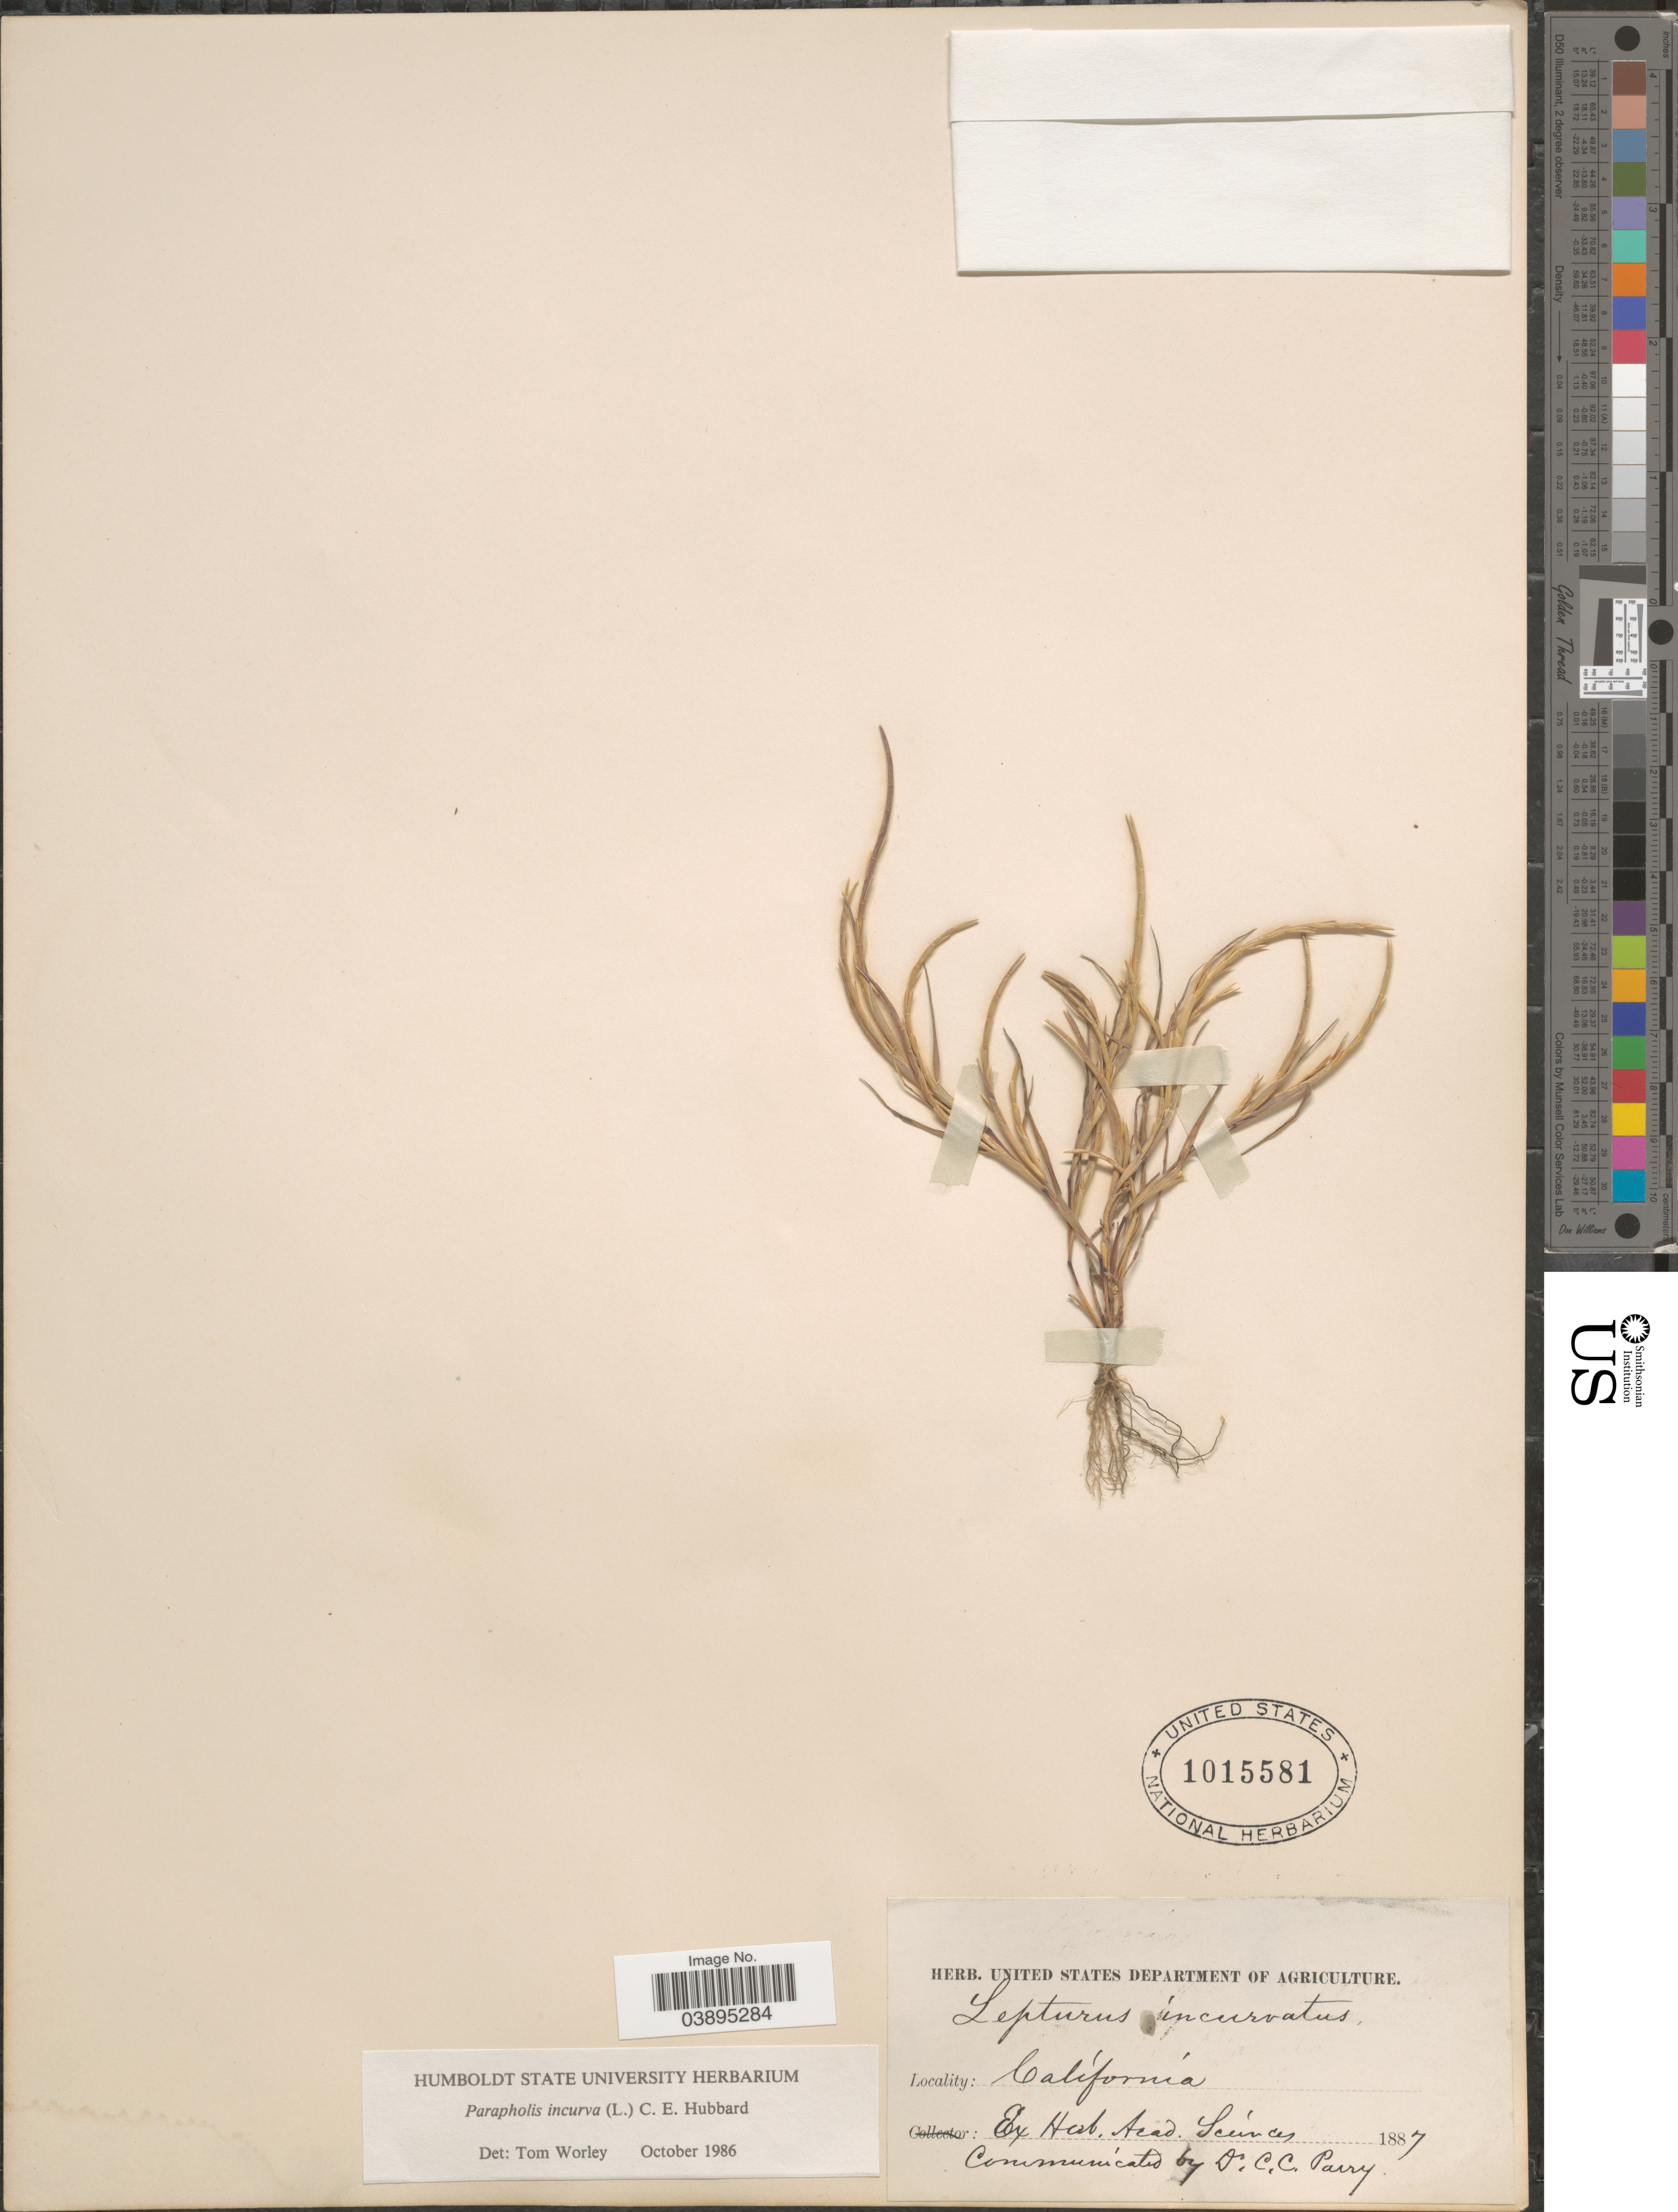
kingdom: Plantae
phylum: Tracheophyta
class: Liliopsida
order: Poales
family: Poaceae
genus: Parapholis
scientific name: Parapholis incurva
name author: (L.) C.E. Hubb.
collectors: ex Herb. Acad. Sciences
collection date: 1887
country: United States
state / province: California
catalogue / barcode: US 1015581